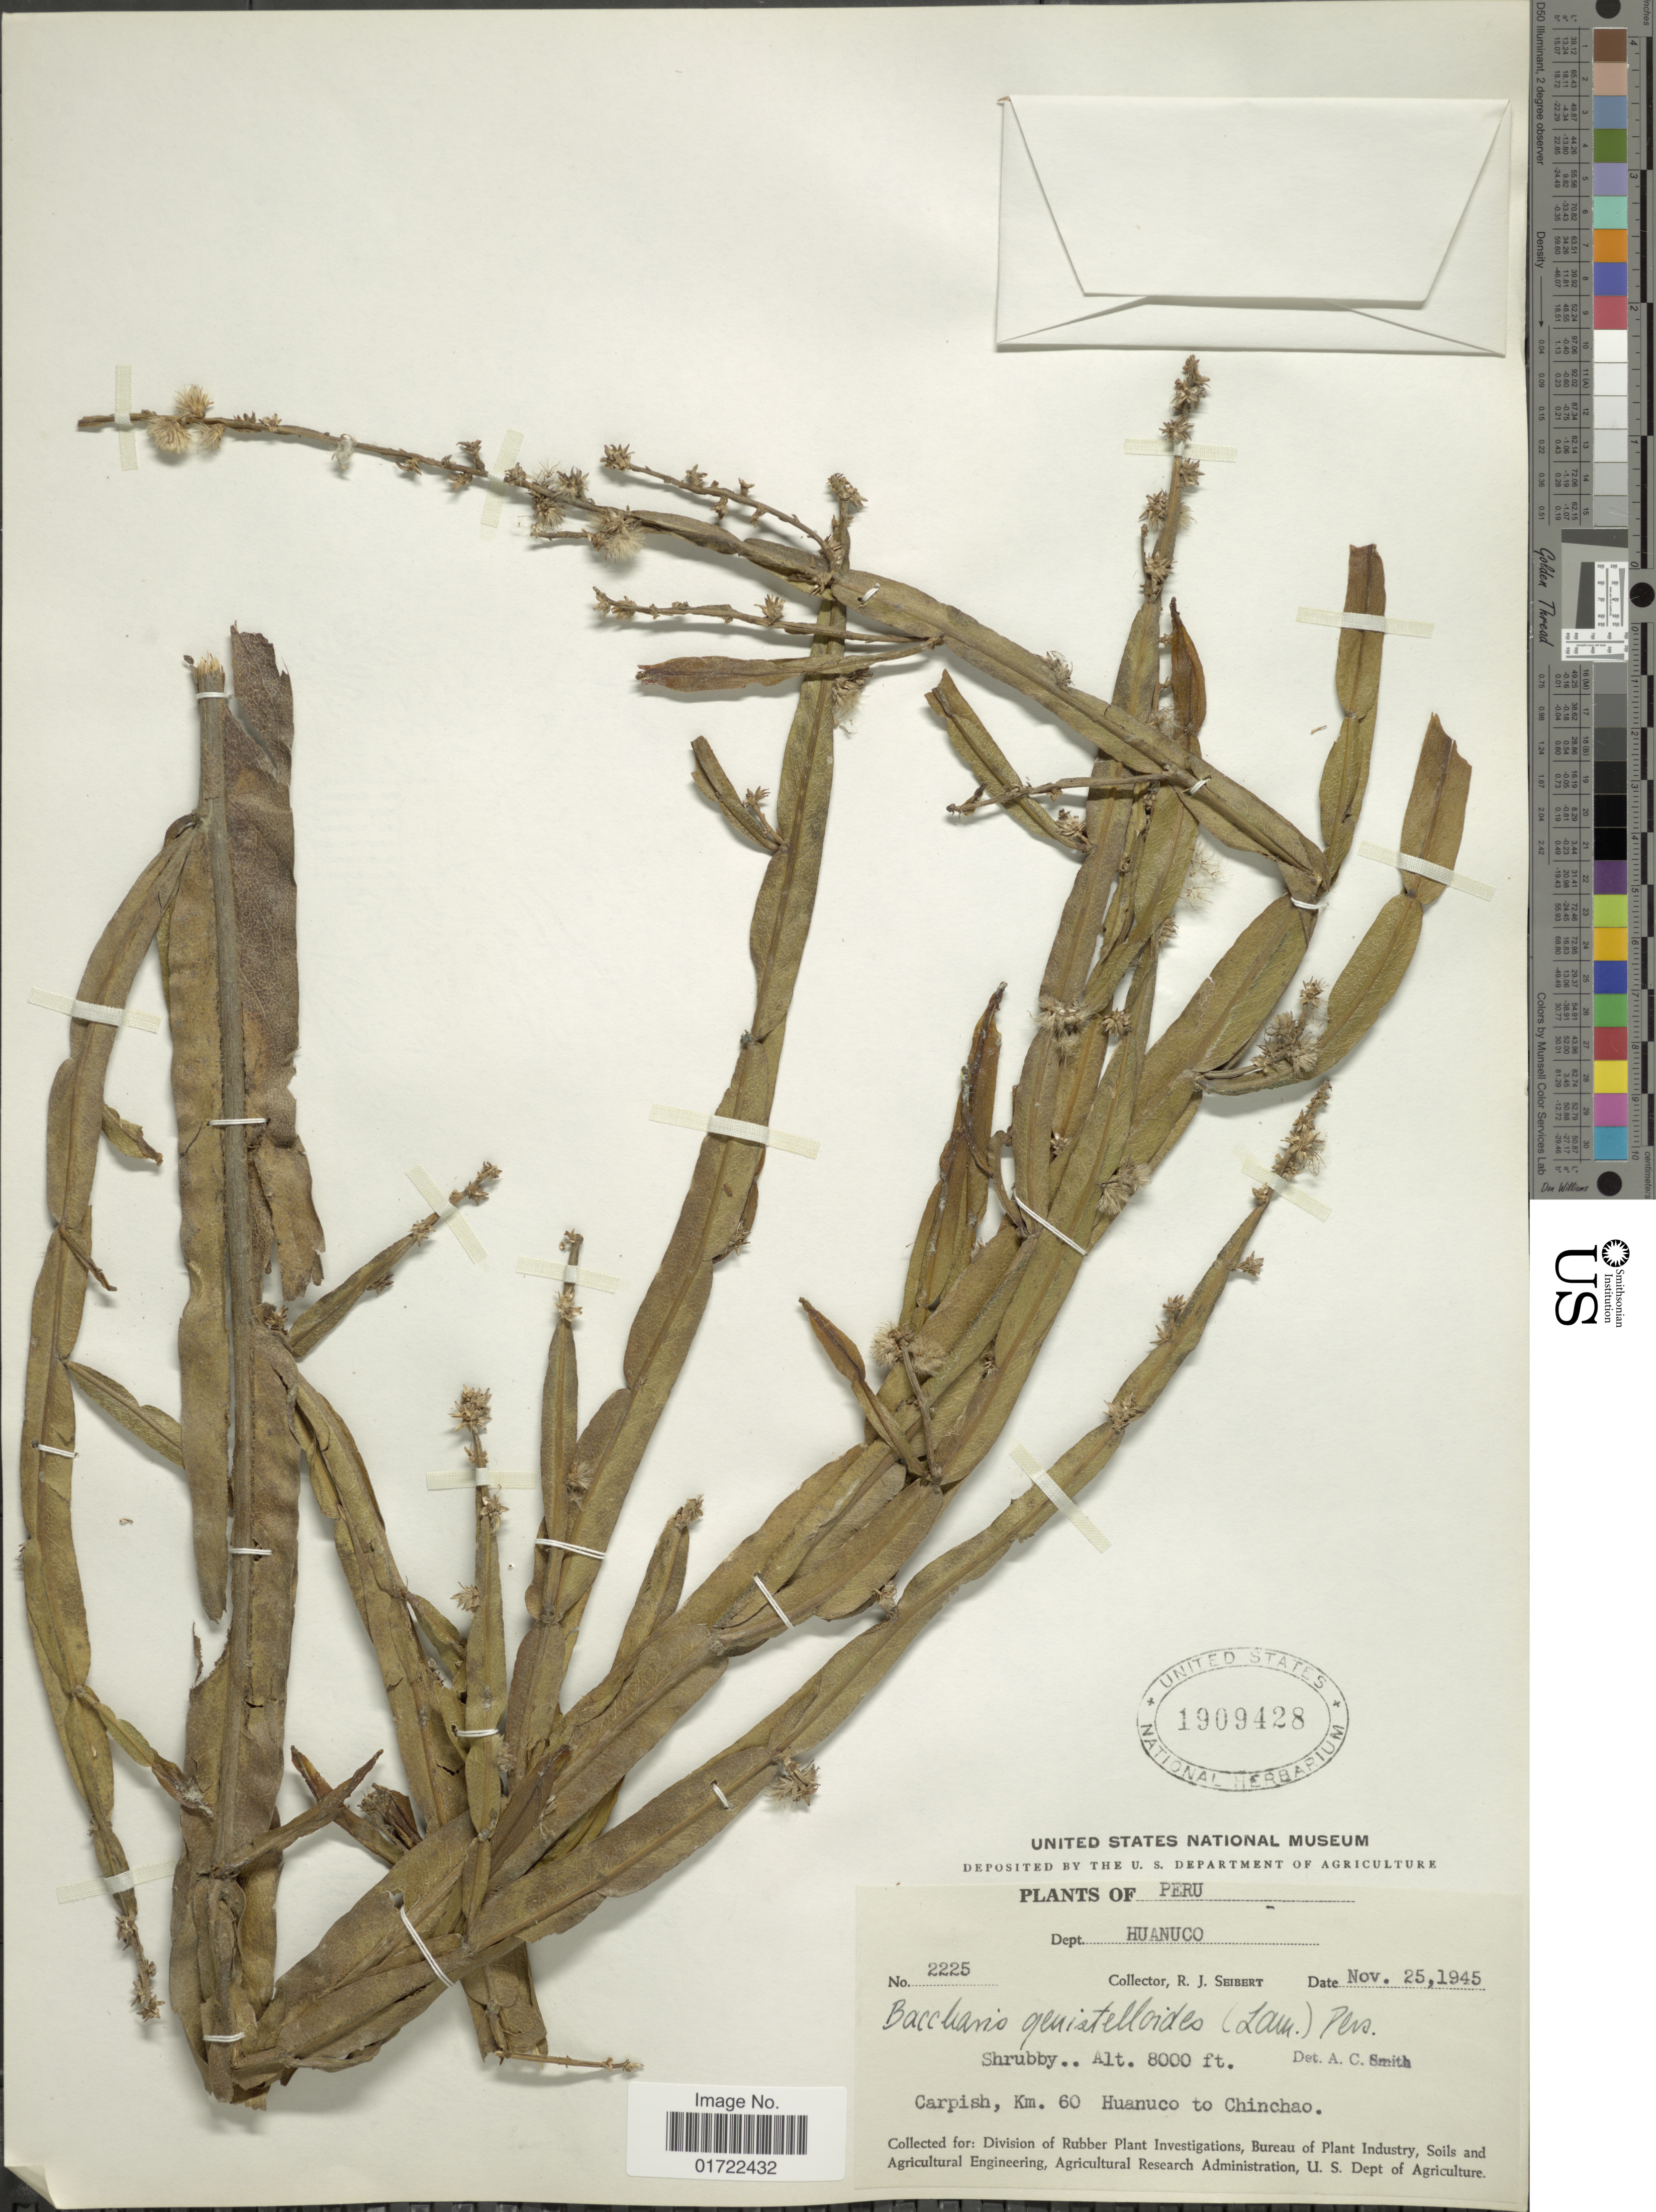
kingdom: Plantae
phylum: Tracheophyta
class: Magnoliopsida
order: Asterales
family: Asteraceae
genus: Baccharis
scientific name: Baccharis genistelloides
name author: (Lam.) Pers.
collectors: R. J. Seibert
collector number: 2225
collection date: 1945-11-25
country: Peru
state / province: Huánuco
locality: Carpish, km. 60 Huanuco to Chinchao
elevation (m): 2438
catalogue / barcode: US 1909428